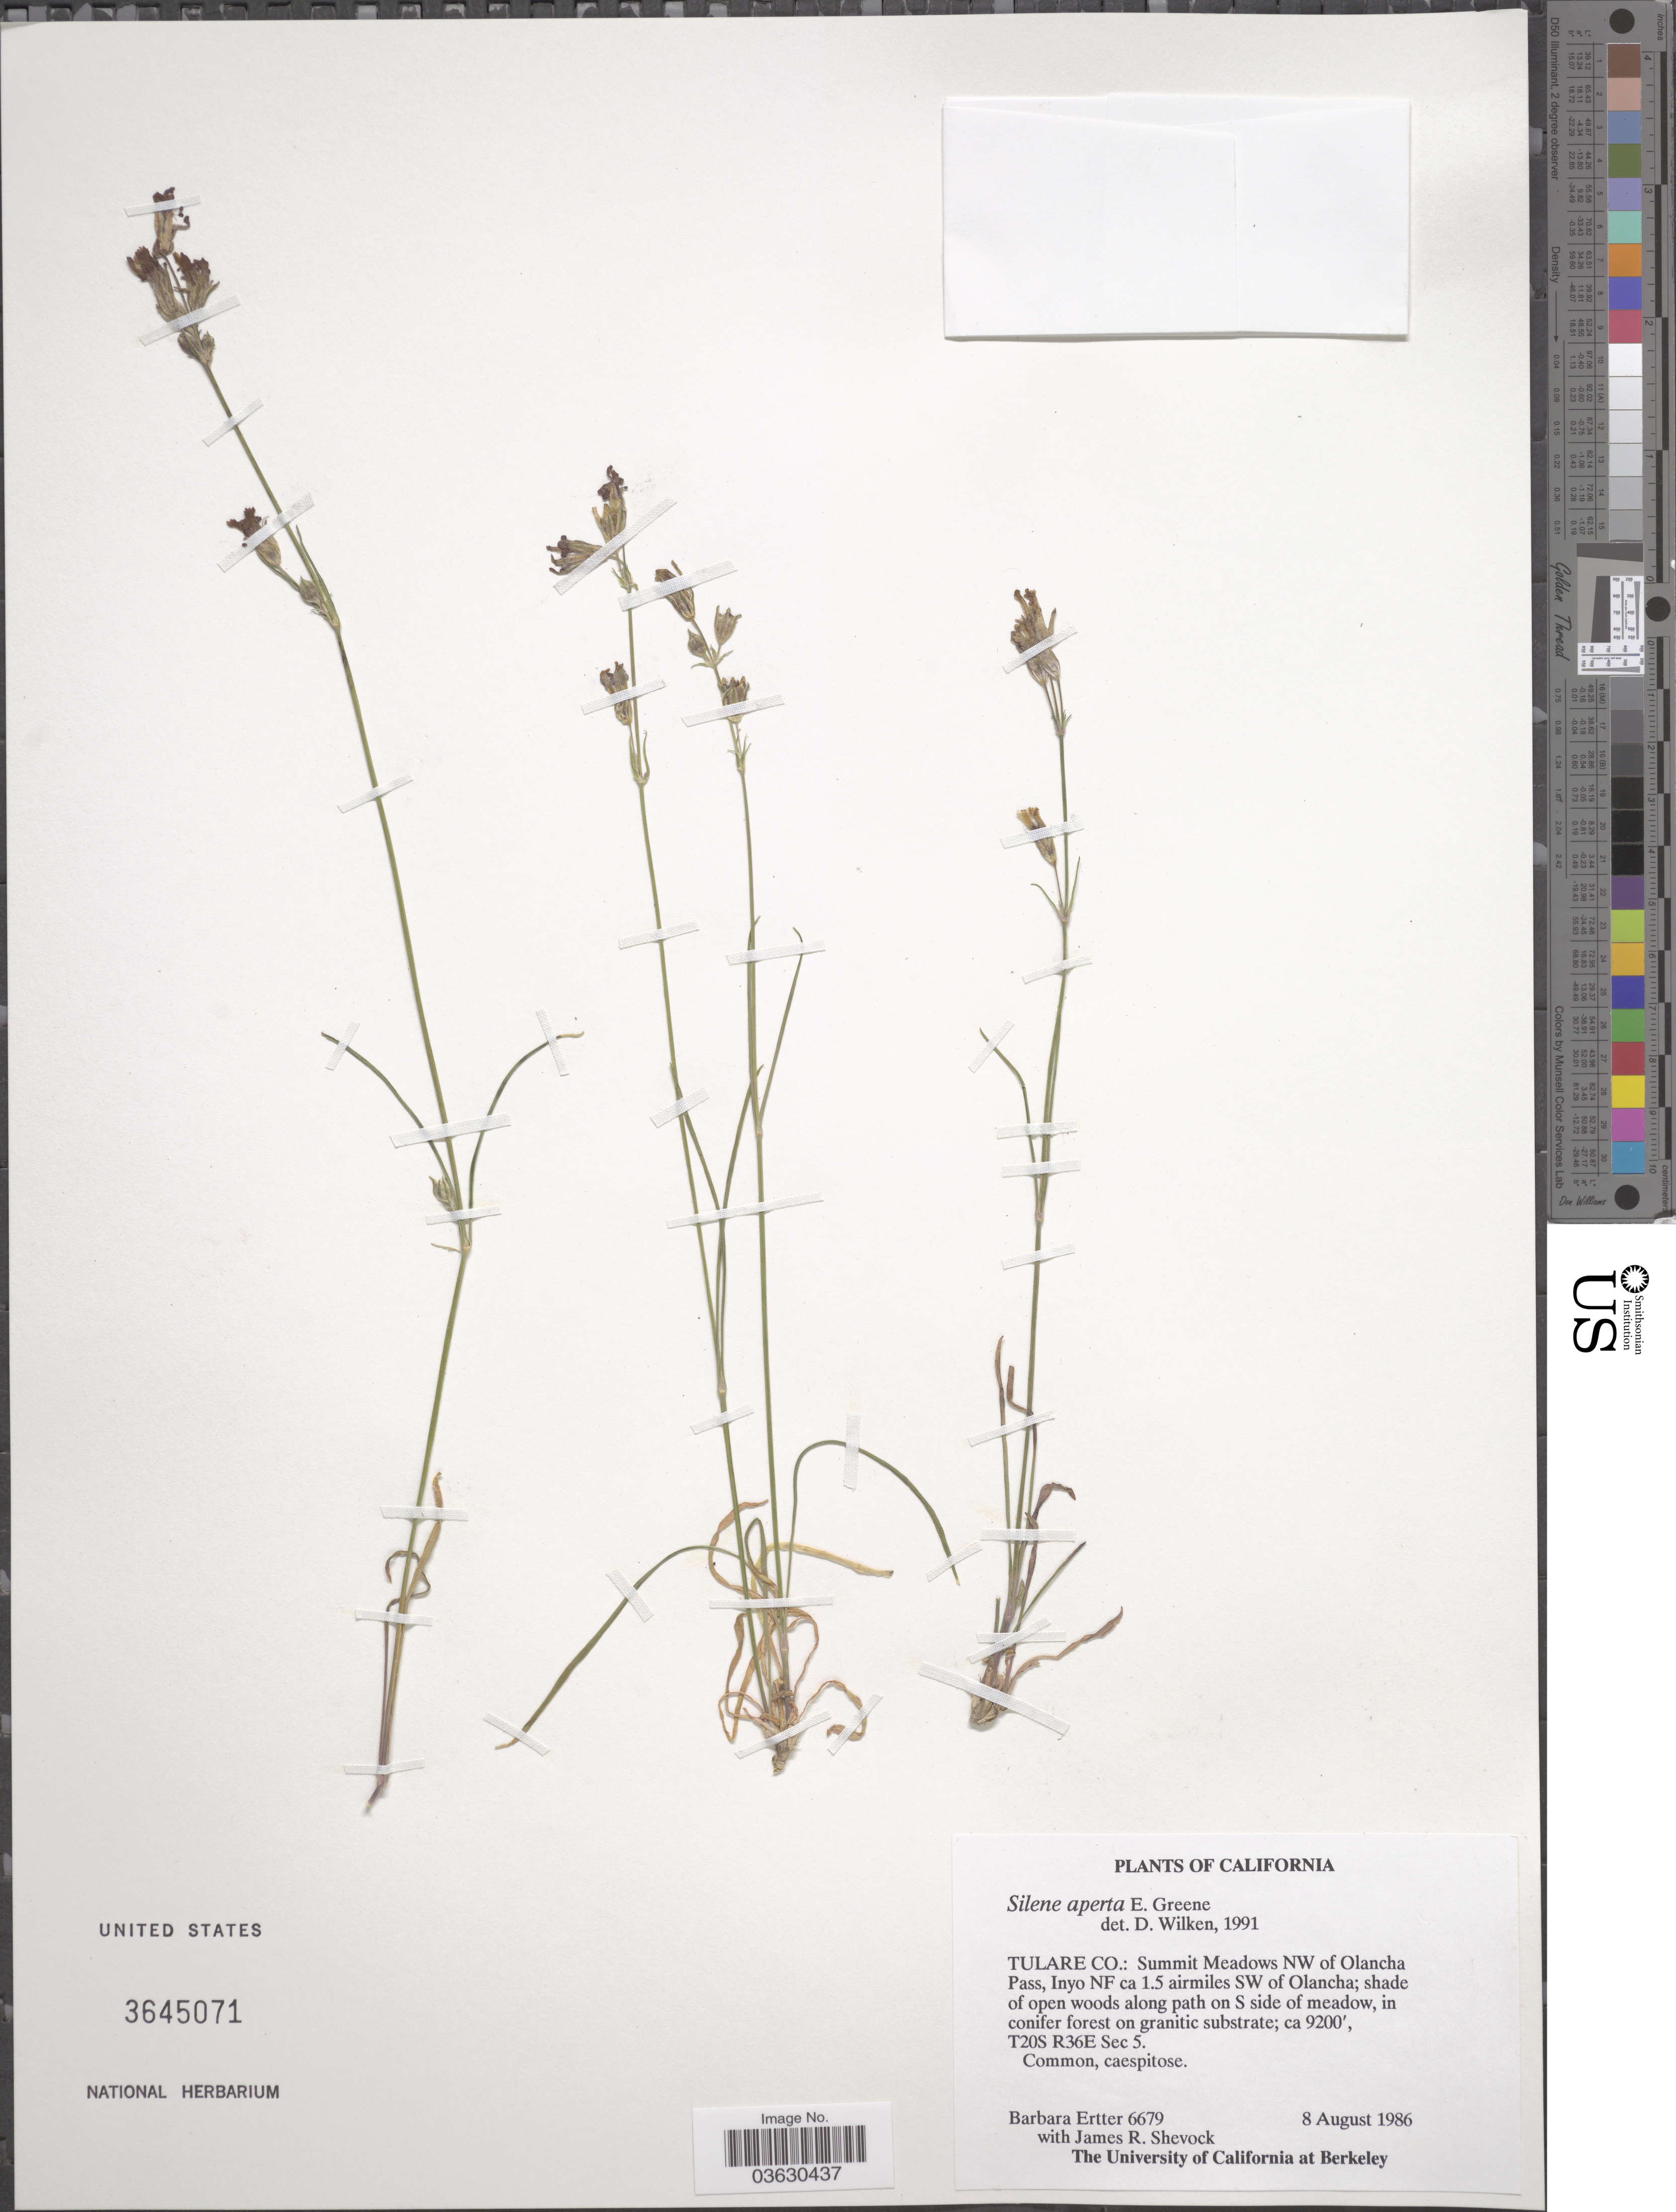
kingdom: Plantae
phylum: Tracheophyta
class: Magnoliopsida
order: Caryophyllales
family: Caryophyllaceae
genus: Silene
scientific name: Silene aperta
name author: Greene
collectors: B. Ertter & J. R. Shevock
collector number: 6679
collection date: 1986-08-08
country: United States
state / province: California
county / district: Tulare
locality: Tulare Co.: Summit Meadows NW of Olancha Pass, Inyo NF ca 1.5 airmiles SW of Olancha; shade of open woods along path on S side of meadow. T20S R36E Sec 5.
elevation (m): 2804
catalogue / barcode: US 3645071